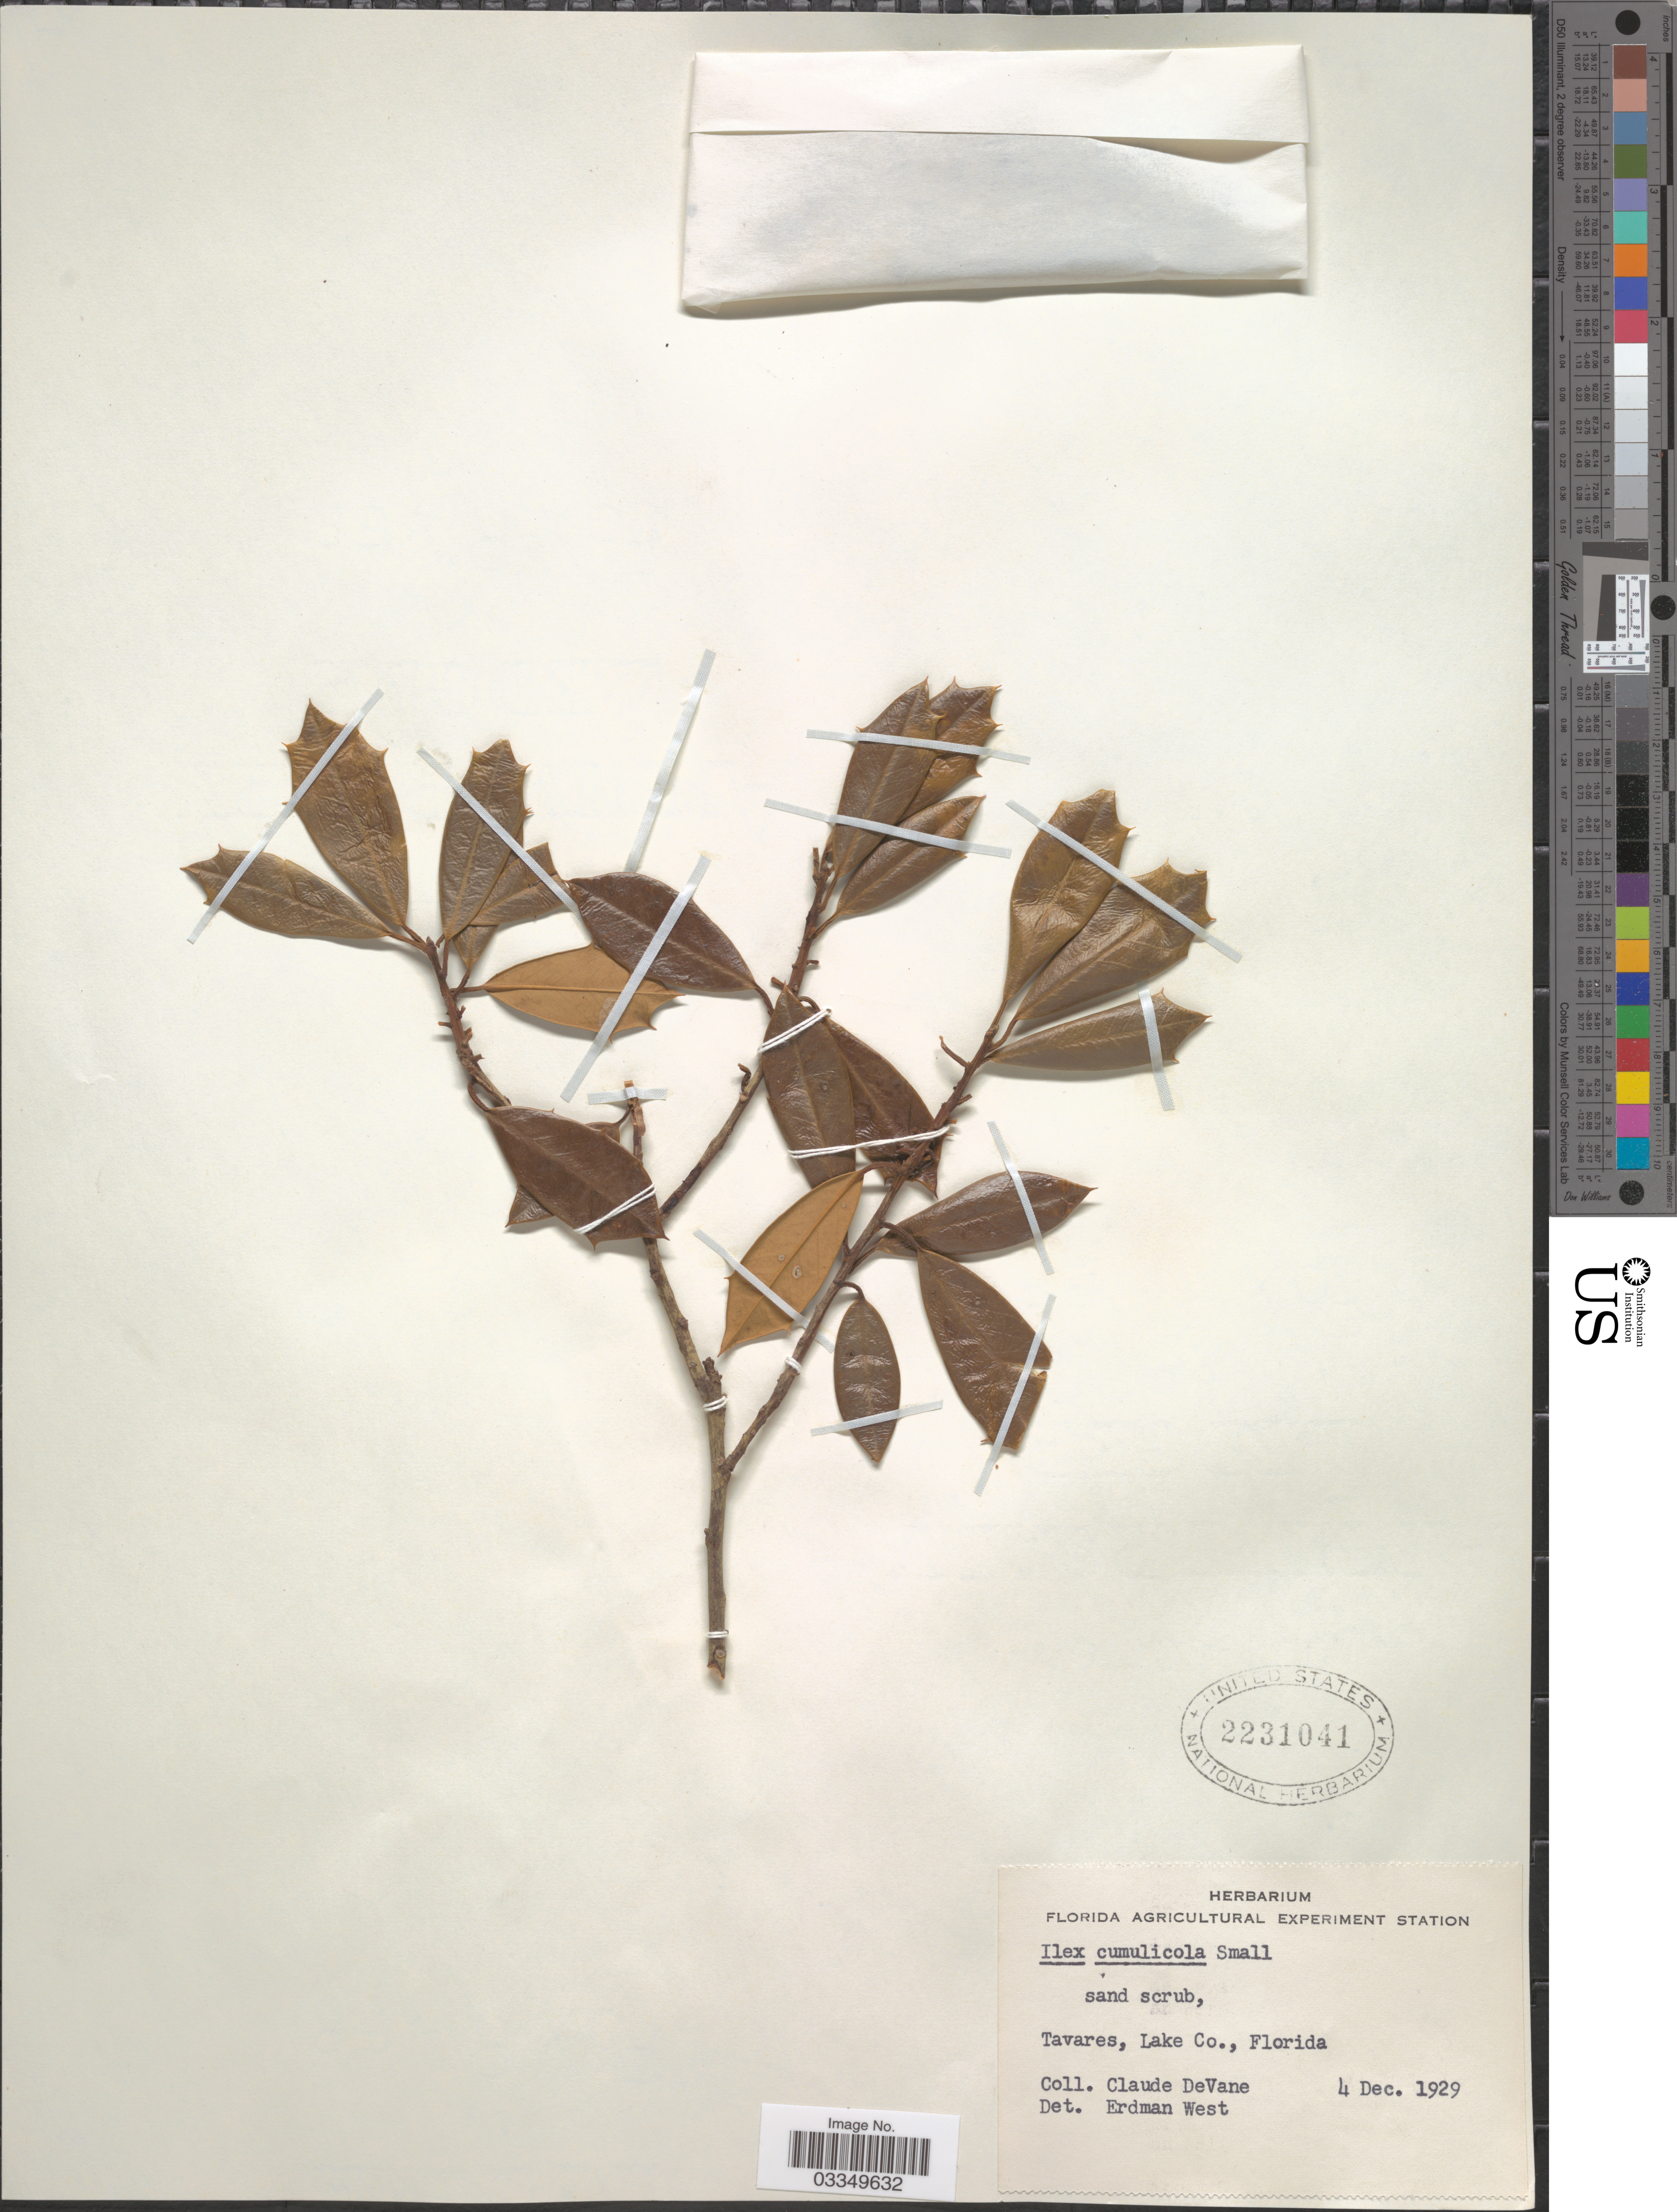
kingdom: Plantae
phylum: Tracheophyta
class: Magnoliopsida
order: Aquifoliales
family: Aquifoliaceae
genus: Ilex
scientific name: Ilex cumulicola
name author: Small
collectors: C. Devane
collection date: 1929-12-04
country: United States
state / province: Florida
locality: Tavares, Lake Co.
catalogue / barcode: US 2231041